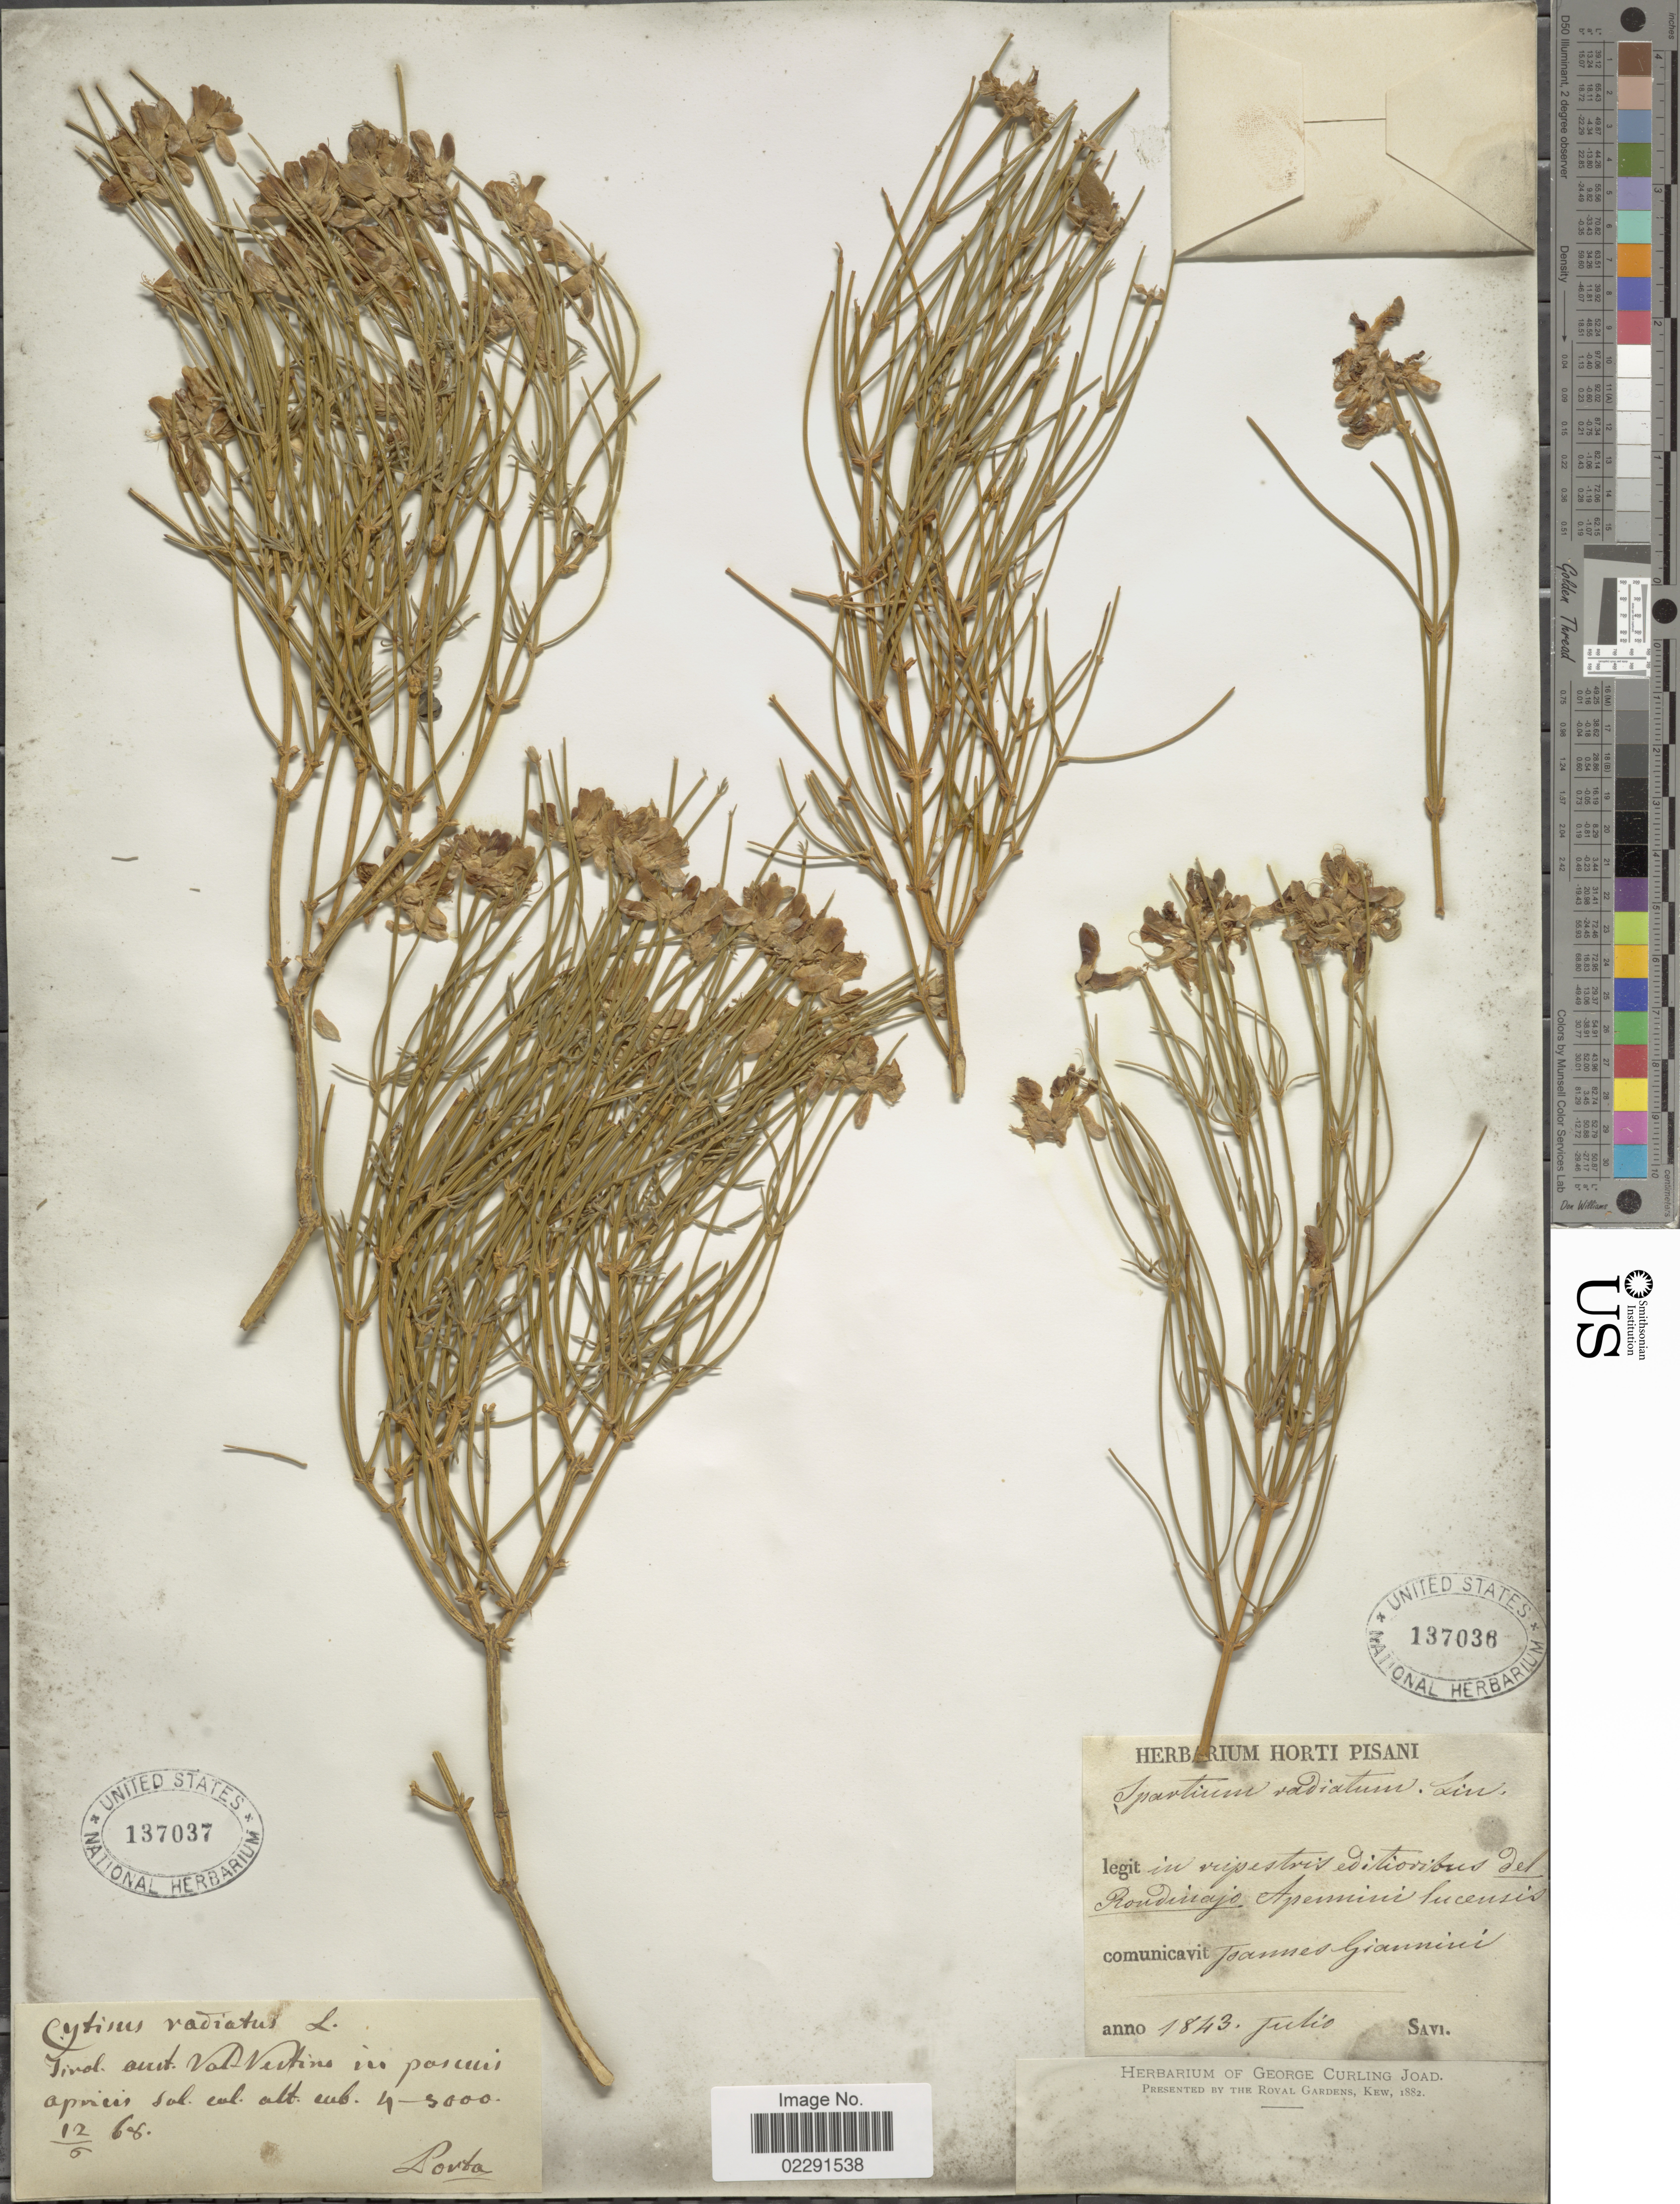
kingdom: Plantae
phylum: Tracheophyta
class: Magnoliopsida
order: Fabales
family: Fabaceae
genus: Genista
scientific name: Genista radiata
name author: (L.) Scop.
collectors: G. Savi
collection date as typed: Transcribed d/m/y: /7/183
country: Italy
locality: In rupestris editoibus del Roudinajo Apennini lucensis. [interpreted]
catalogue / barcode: US 137038-2